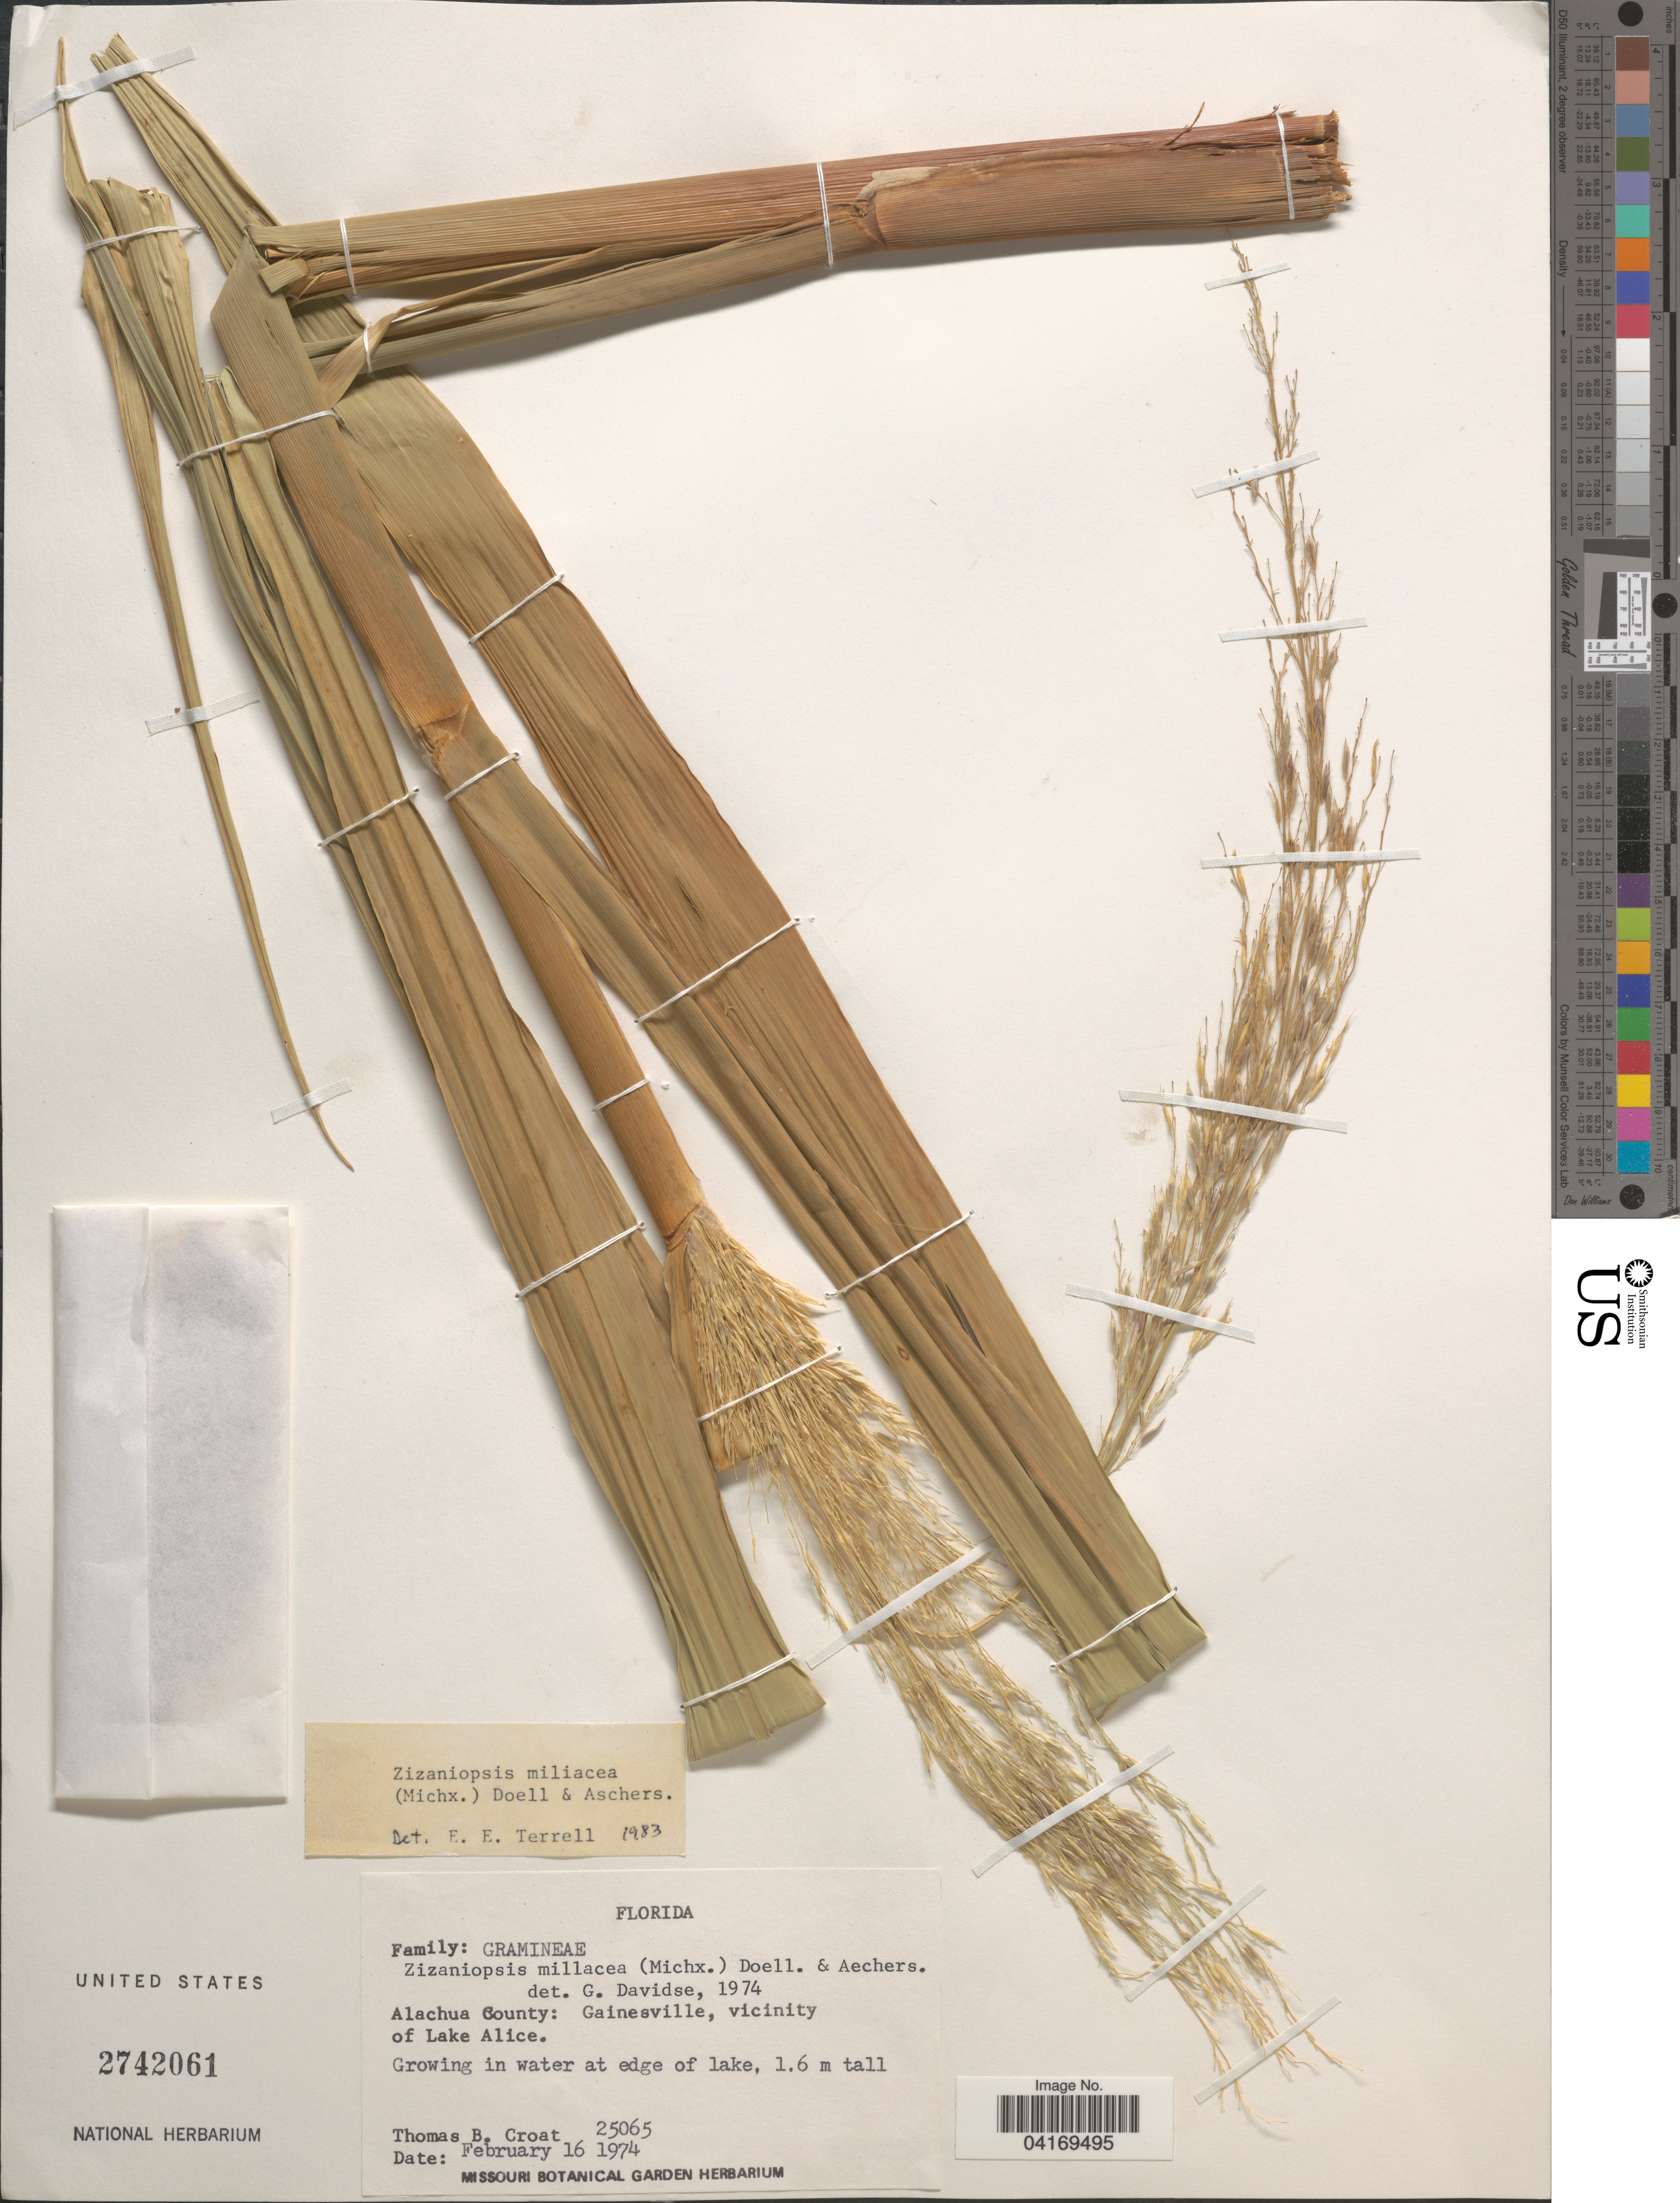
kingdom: Plantae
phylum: Tracheophyta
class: Liliopsida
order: Poales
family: Poaceae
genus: Zizaniopsis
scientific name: Zizaniopsis miliacea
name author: (Michx.) Döll & Asch.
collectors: T. B. Croat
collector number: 25065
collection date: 1974-02-16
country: United States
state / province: Florida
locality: Alachua County: Gainesville, vicinity of Lake Alice.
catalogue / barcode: US 2742061